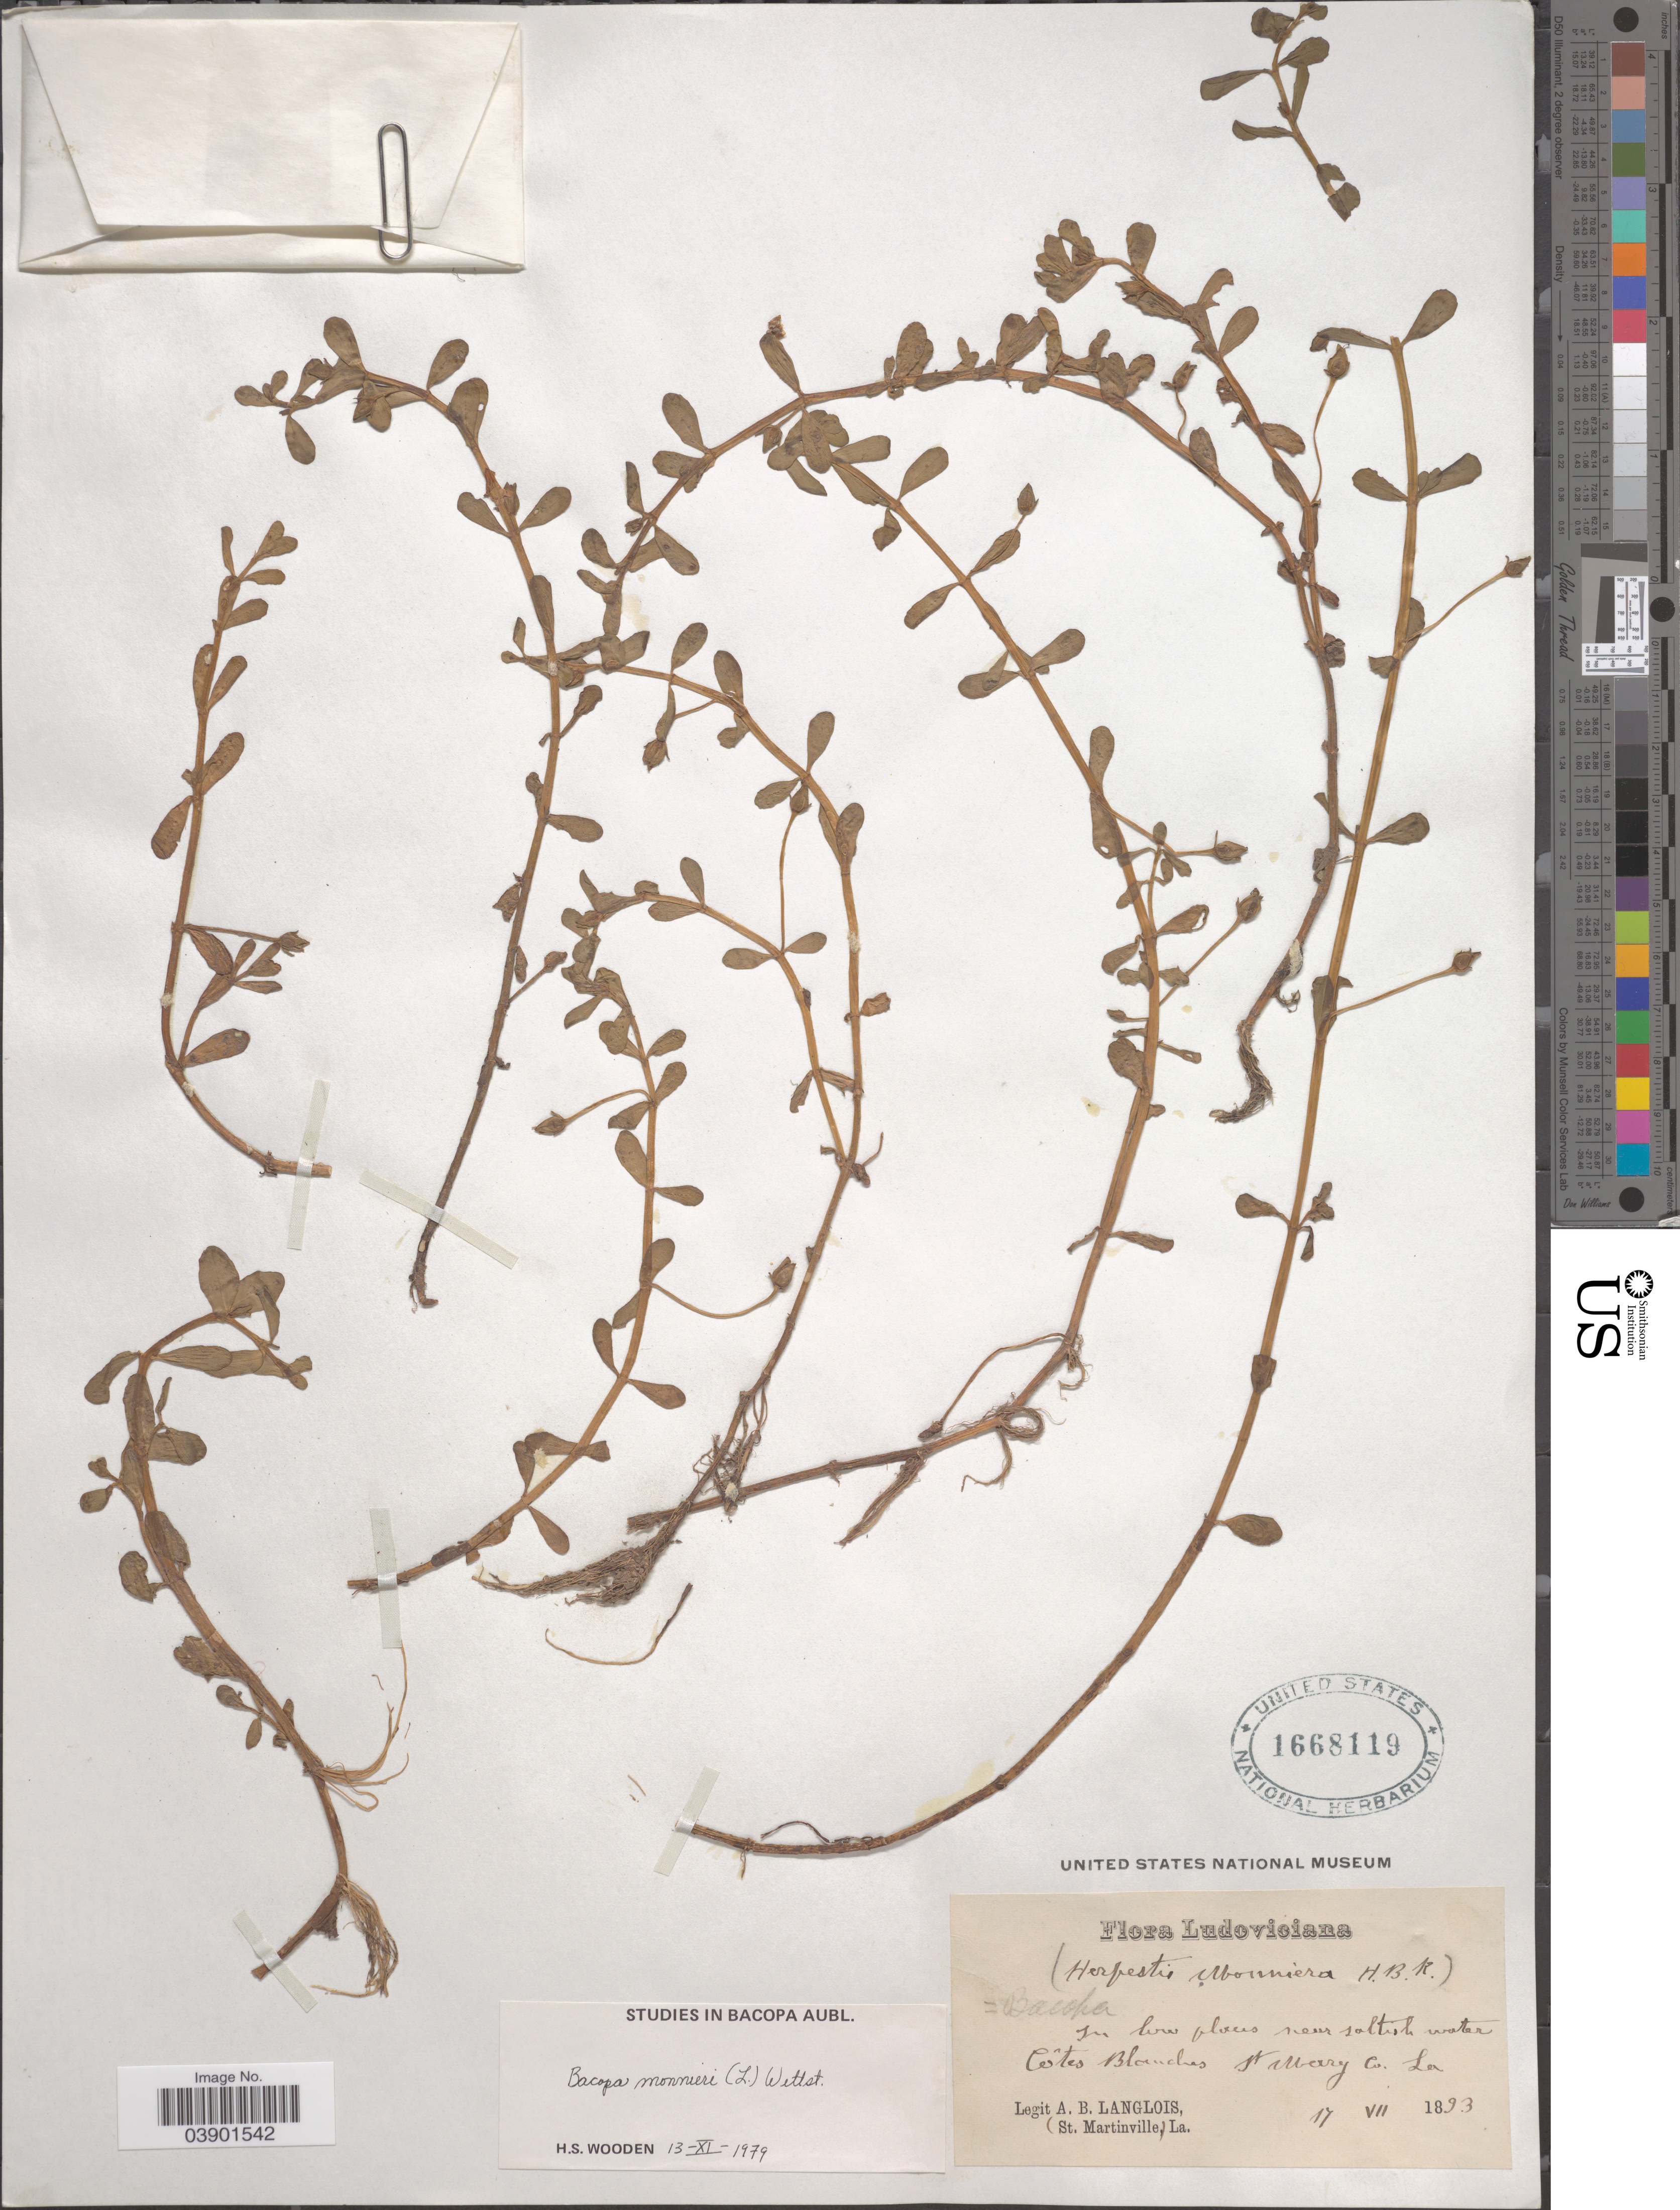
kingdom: Plantae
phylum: Tracheophyta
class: Magnoliopsida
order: Lamiales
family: Plantaginaceae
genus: Bacopa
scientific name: Bacopa monnieri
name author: (L.) Pennell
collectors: A. Langlois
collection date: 1893-07-17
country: United States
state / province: Louisiana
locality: Ludoviciana. Côtes Blanches. St. Mary Co.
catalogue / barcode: US 1668119